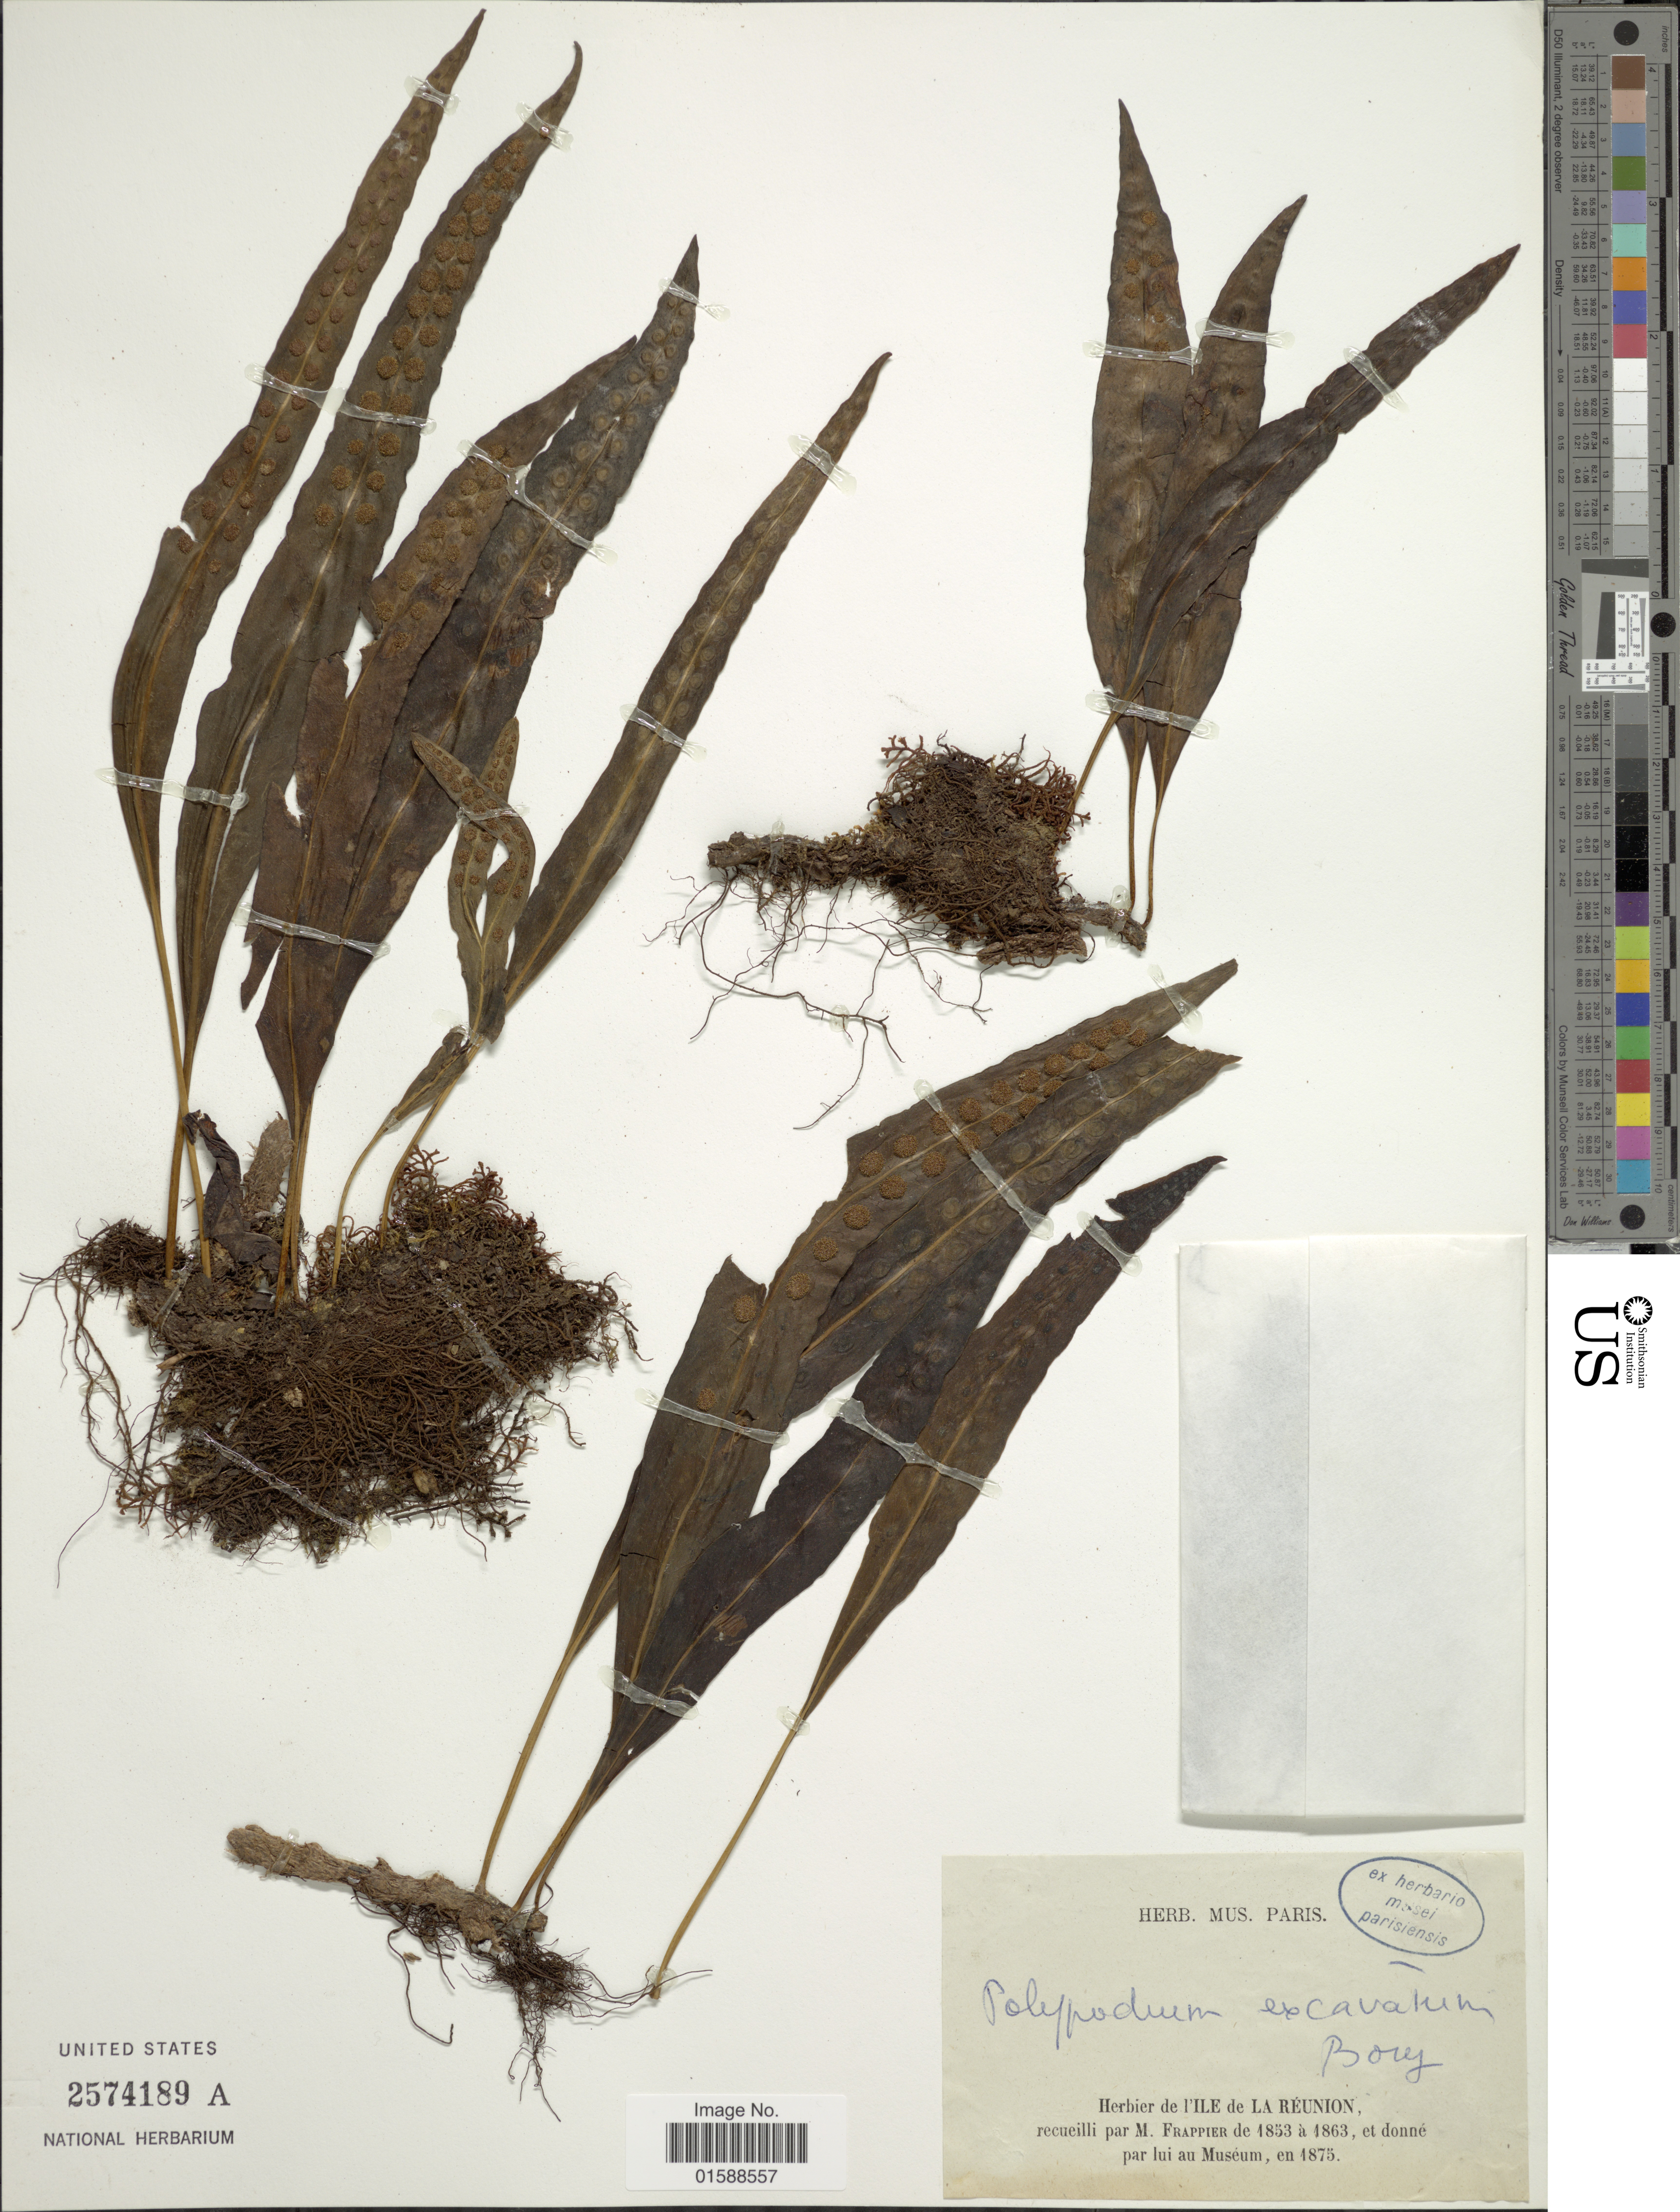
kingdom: Plantae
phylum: Tracheophyta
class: Polypodiopsida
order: Polypodiales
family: Polypodiaceae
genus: Lepisorus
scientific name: Lepisorus excavatus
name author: (Bory ex Willd.) Ching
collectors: M. Frappier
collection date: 1853/1863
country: Reunion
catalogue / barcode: US 2574189A